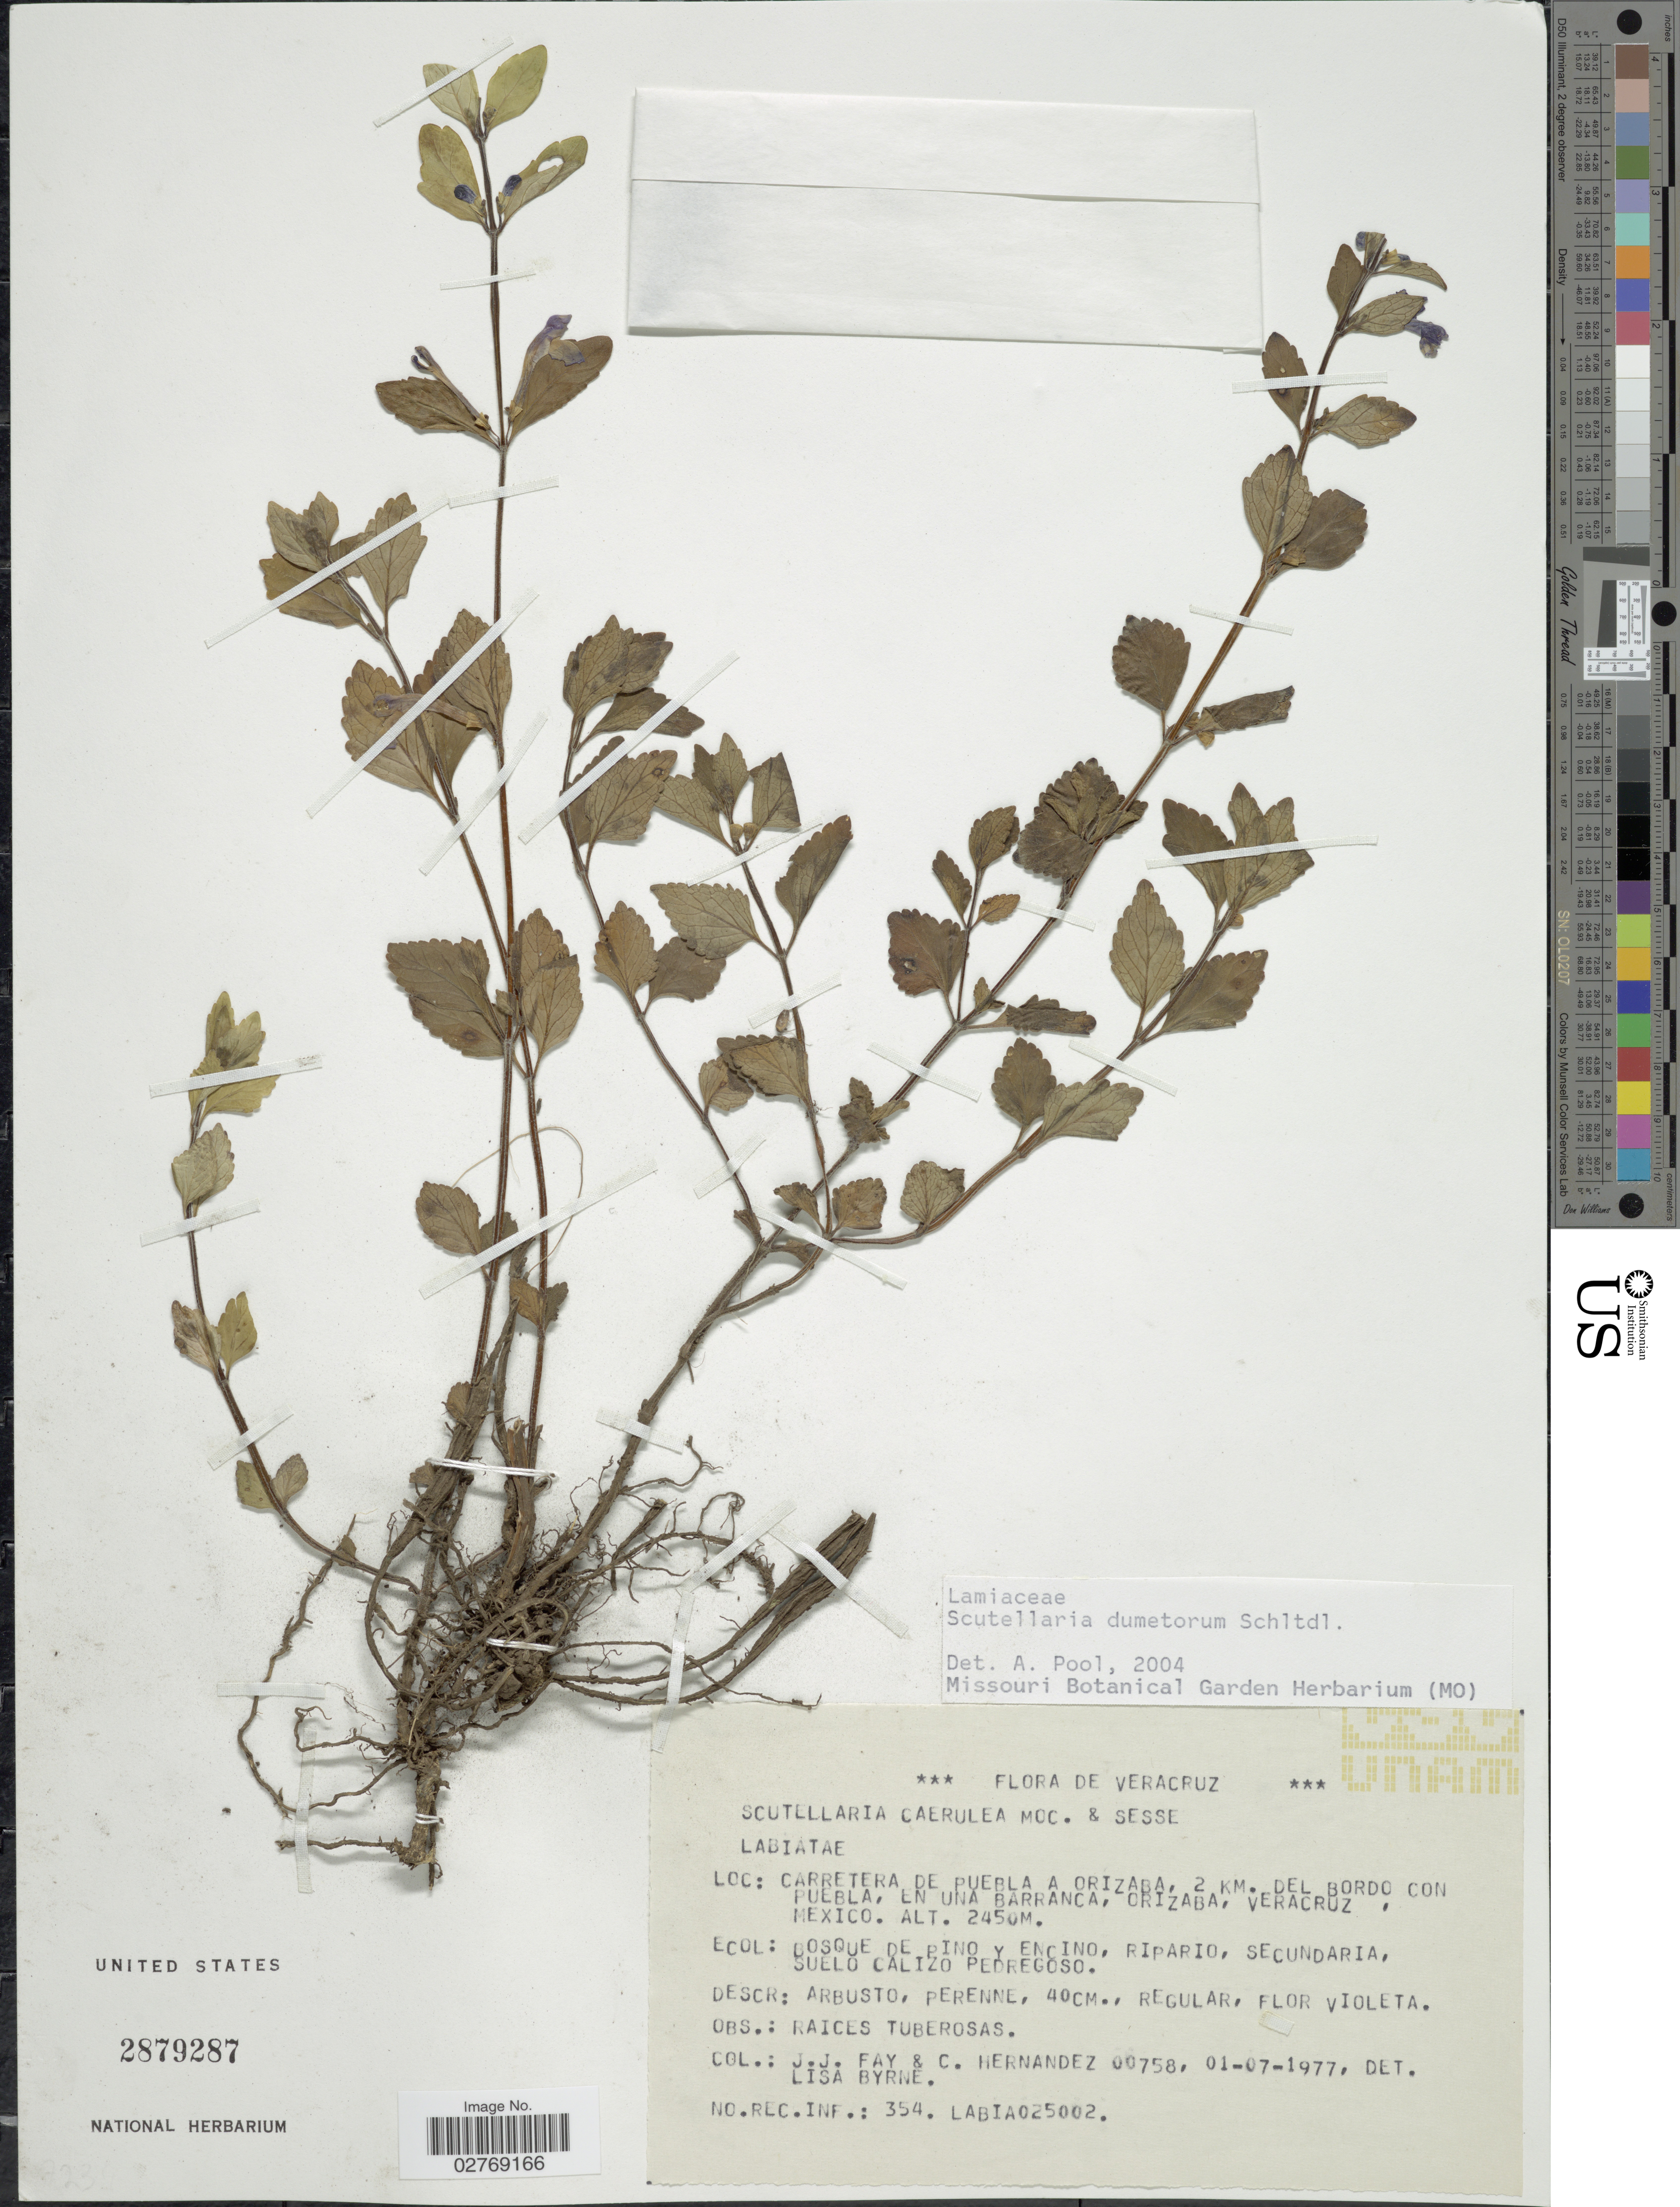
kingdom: Plantae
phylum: Tracheophyta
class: Magnoliopsida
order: Lamiales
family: Lamiaceae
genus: Scutellaria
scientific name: Scutellaria dumetorum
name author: Schltdl.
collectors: J. Fay & C. Hernandez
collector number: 00758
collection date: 1977-07-01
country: Mexico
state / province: Veracruz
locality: Veracruz. Carretera de Puebla a Orizaba, 2 km. del bordo con Puebla, en una barranca, Orizaba.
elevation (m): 2450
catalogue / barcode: US 2879287